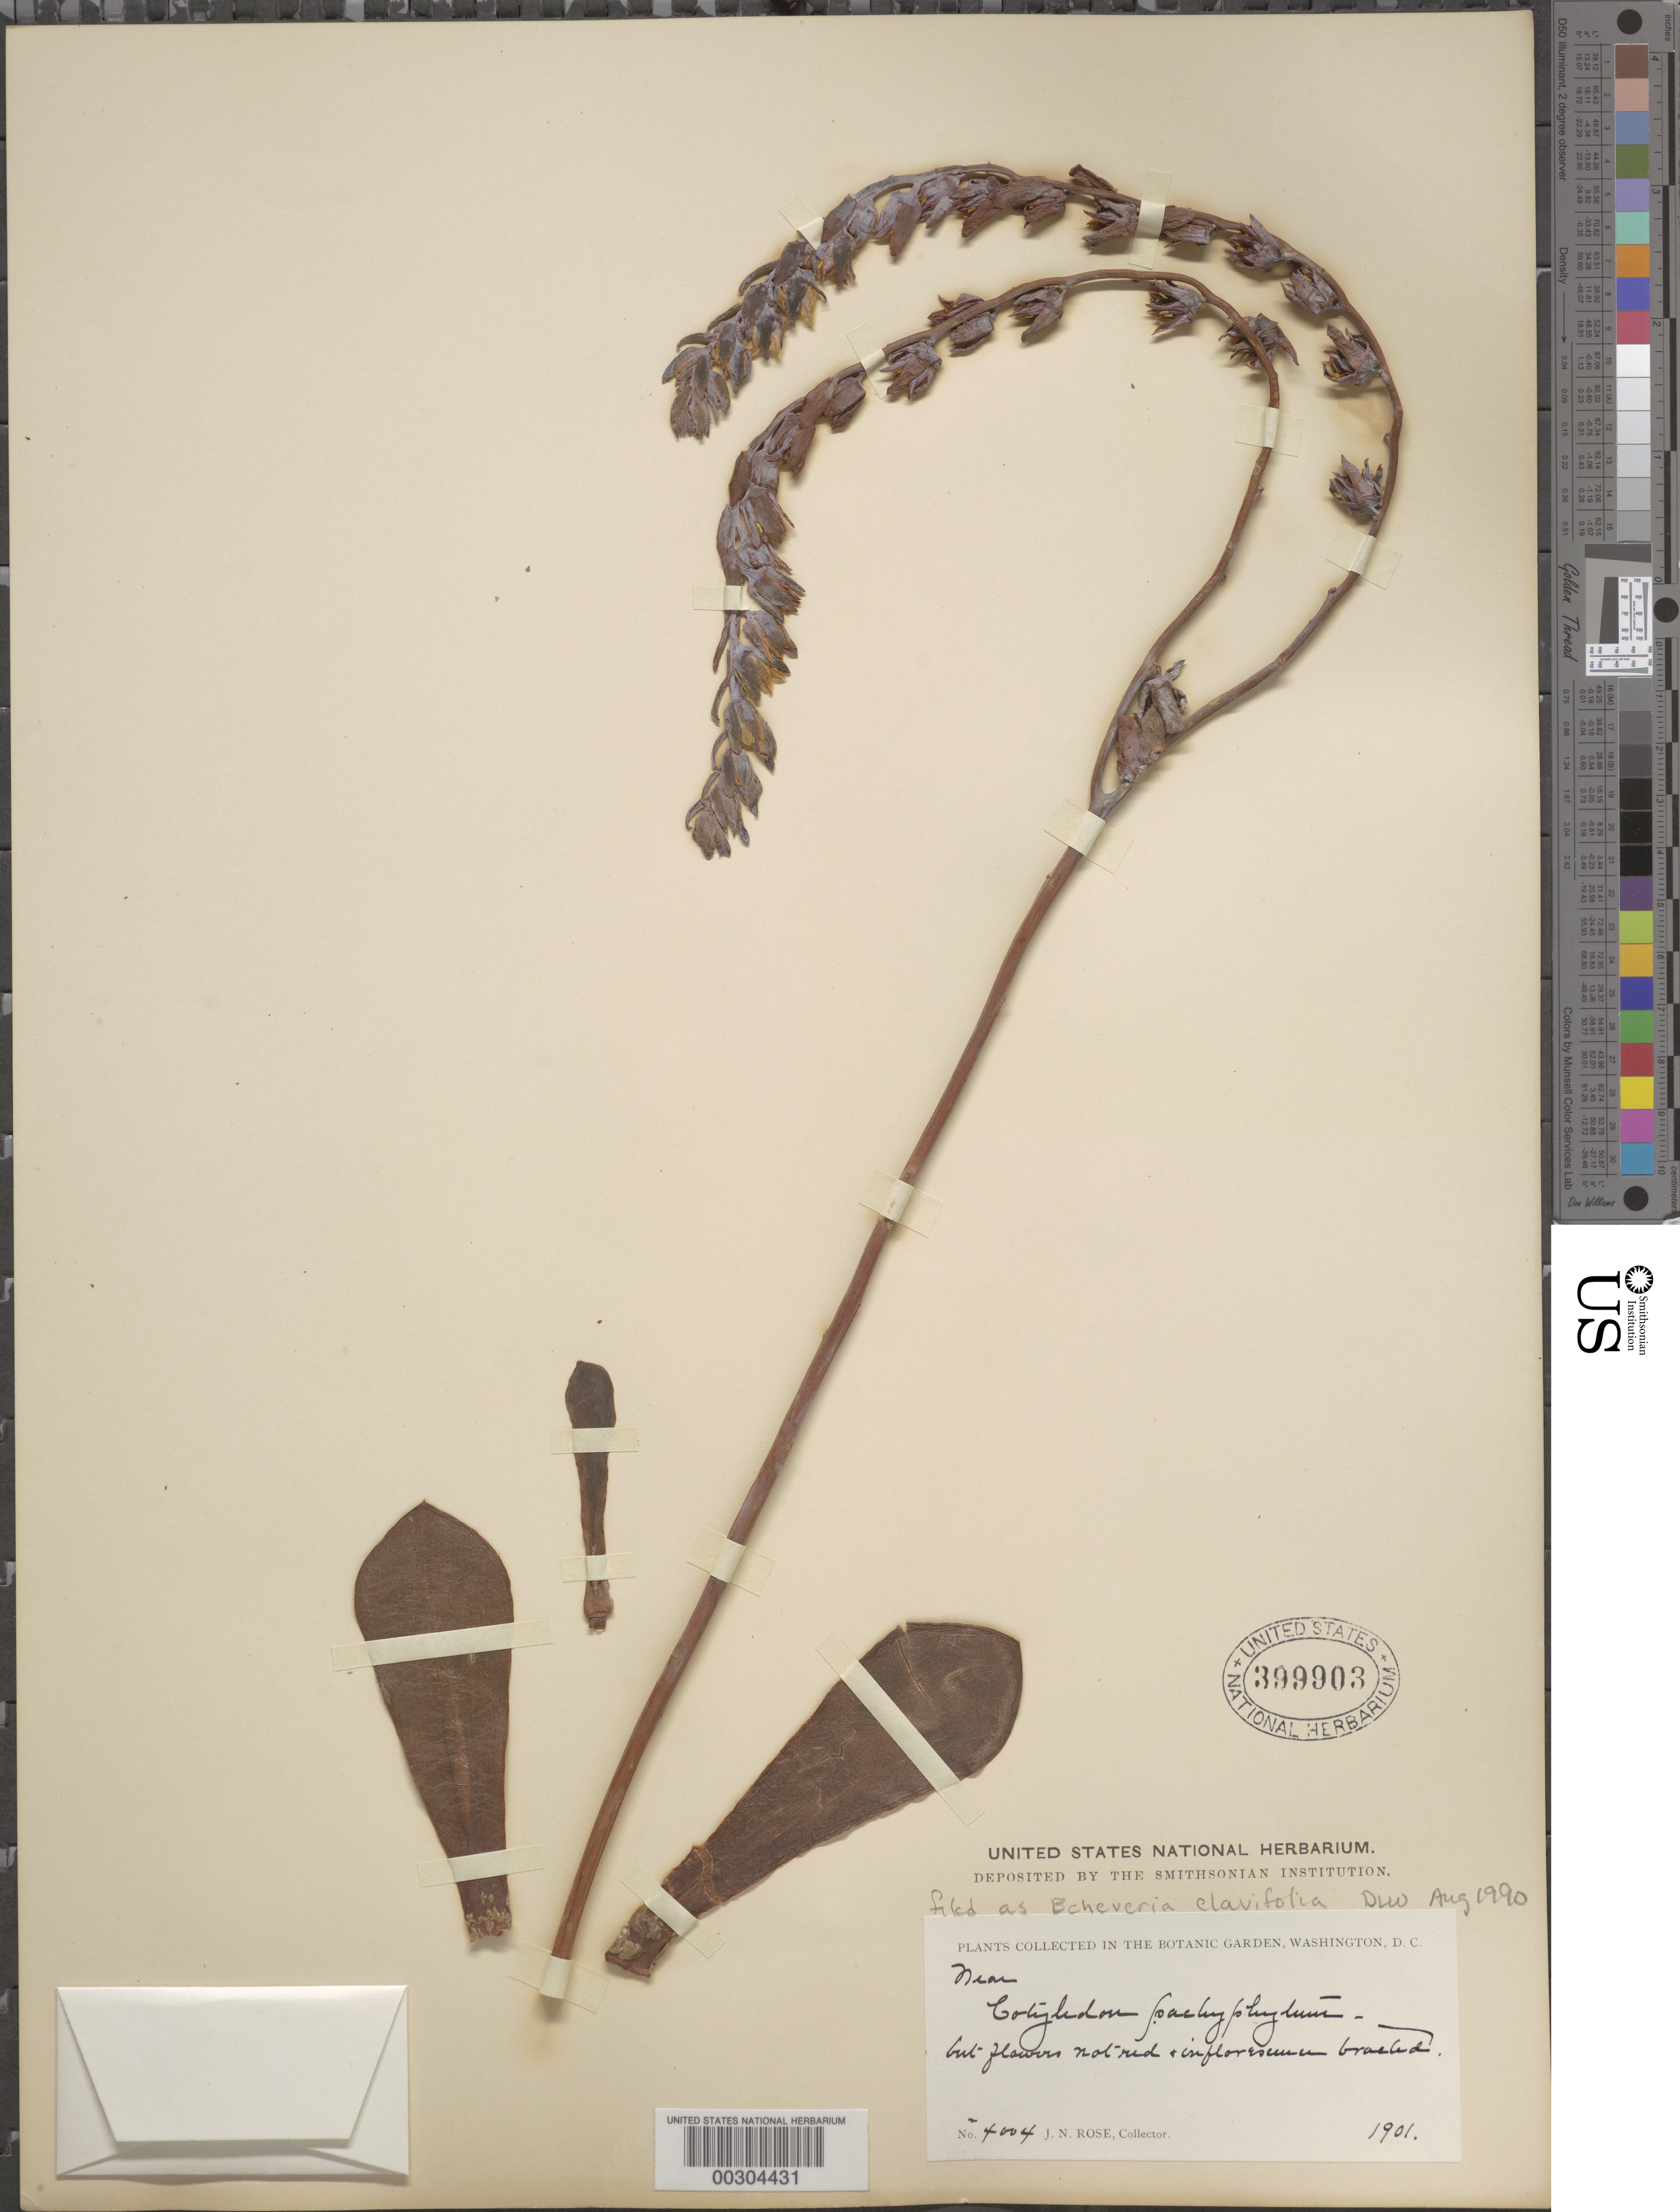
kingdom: Plantae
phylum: Tracheophyta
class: Magnoliopsida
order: Saxifragales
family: Crassulaceae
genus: Echeveria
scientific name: Echeveria x clavifolia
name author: Deleuil ex É. Morren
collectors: J. N. Rose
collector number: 4004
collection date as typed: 1901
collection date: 1901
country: United States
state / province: District of Columbia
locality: Botanical gardens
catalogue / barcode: US 399903